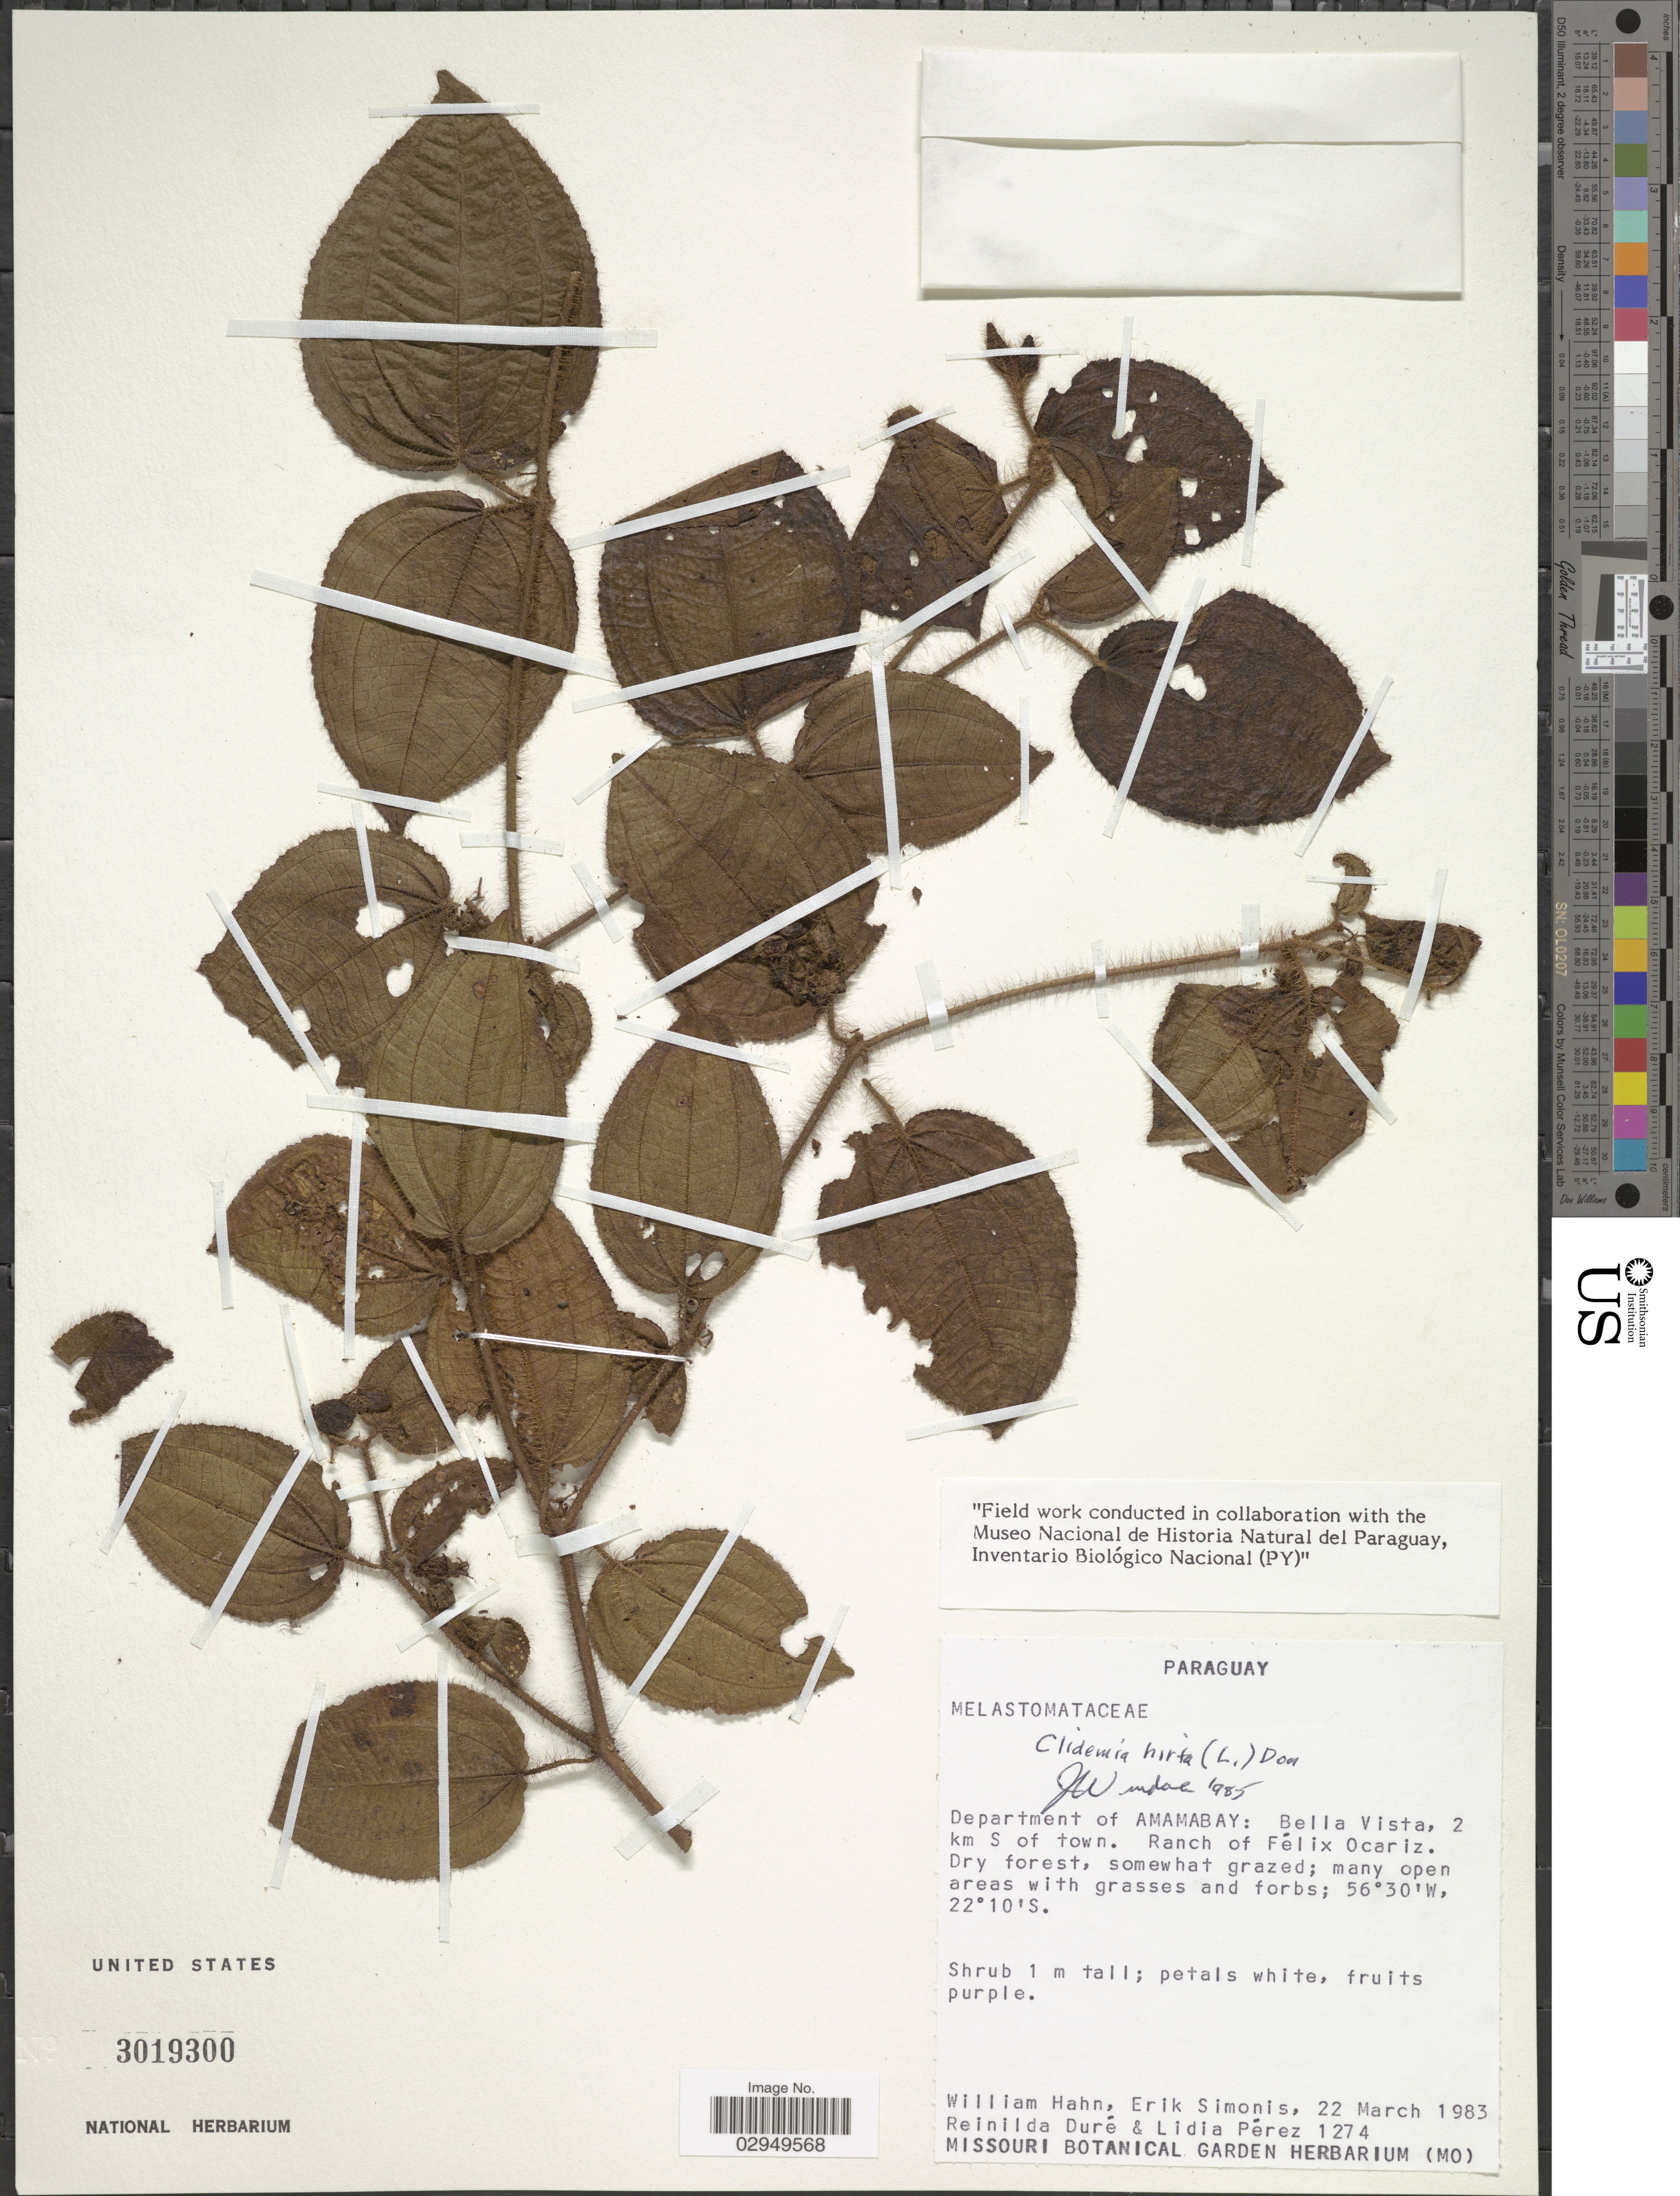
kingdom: Plantae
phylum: Tracheophyta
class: Magnoliopsida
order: Myrtales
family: Melastomataceae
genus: Clidemia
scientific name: Clidemia hirta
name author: (L.) D. Don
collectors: W. Hahn, E. Simonis, R. Duré & L. Pérez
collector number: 1274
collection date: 1983-03-22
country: Paraguay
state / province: Amambay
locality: Department of Amamabay: Bella Vista, 2 km S of town. Ranch of Félix Ocariz.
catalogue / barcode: US 3019300